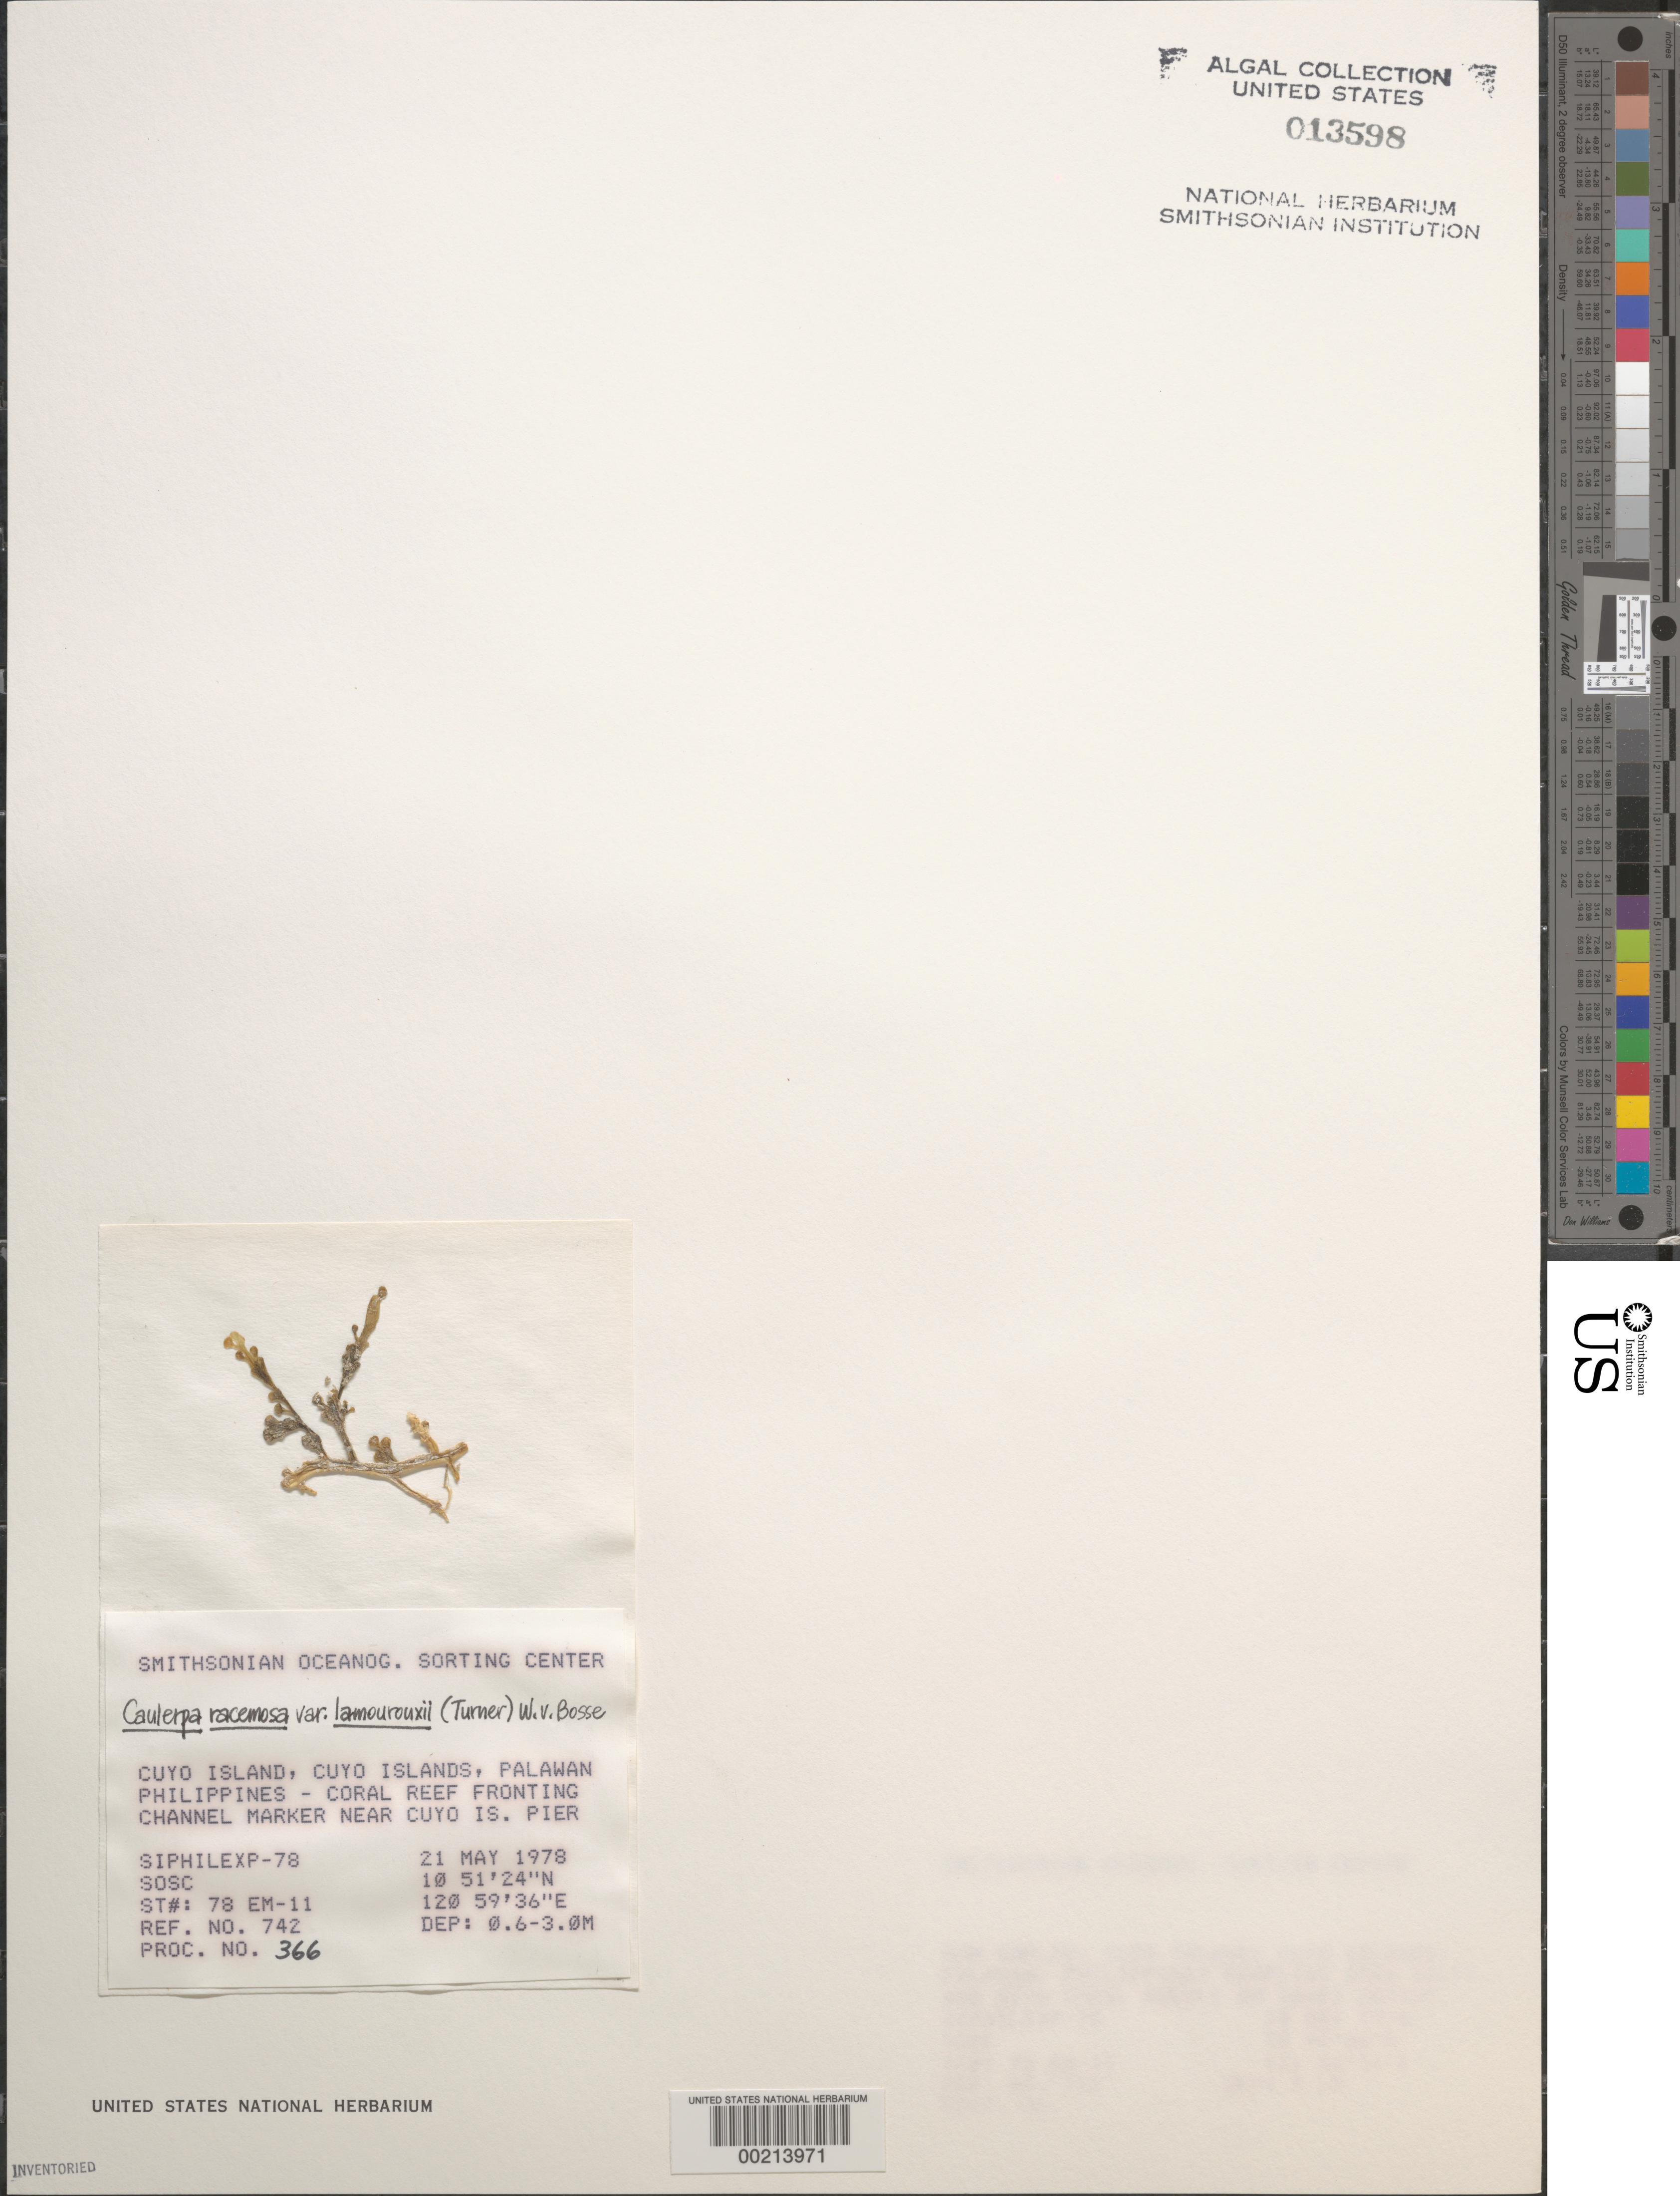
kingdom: Plantae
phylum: Chlorophyta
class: Ulvophyceae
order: Bryopsidales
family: Caulerpaceae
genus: Caulerpa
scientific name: Caulerpa racemosa var. lamourouxii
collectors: SOSC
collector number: Station 78 Em-11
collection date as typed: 21 May 1978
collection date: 1978-05-21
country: Philippines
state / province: Mimaropa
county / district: Palawan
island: Cuyo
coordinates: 10 51' 24" N, 120 59' 36" E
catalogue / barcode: US 13598